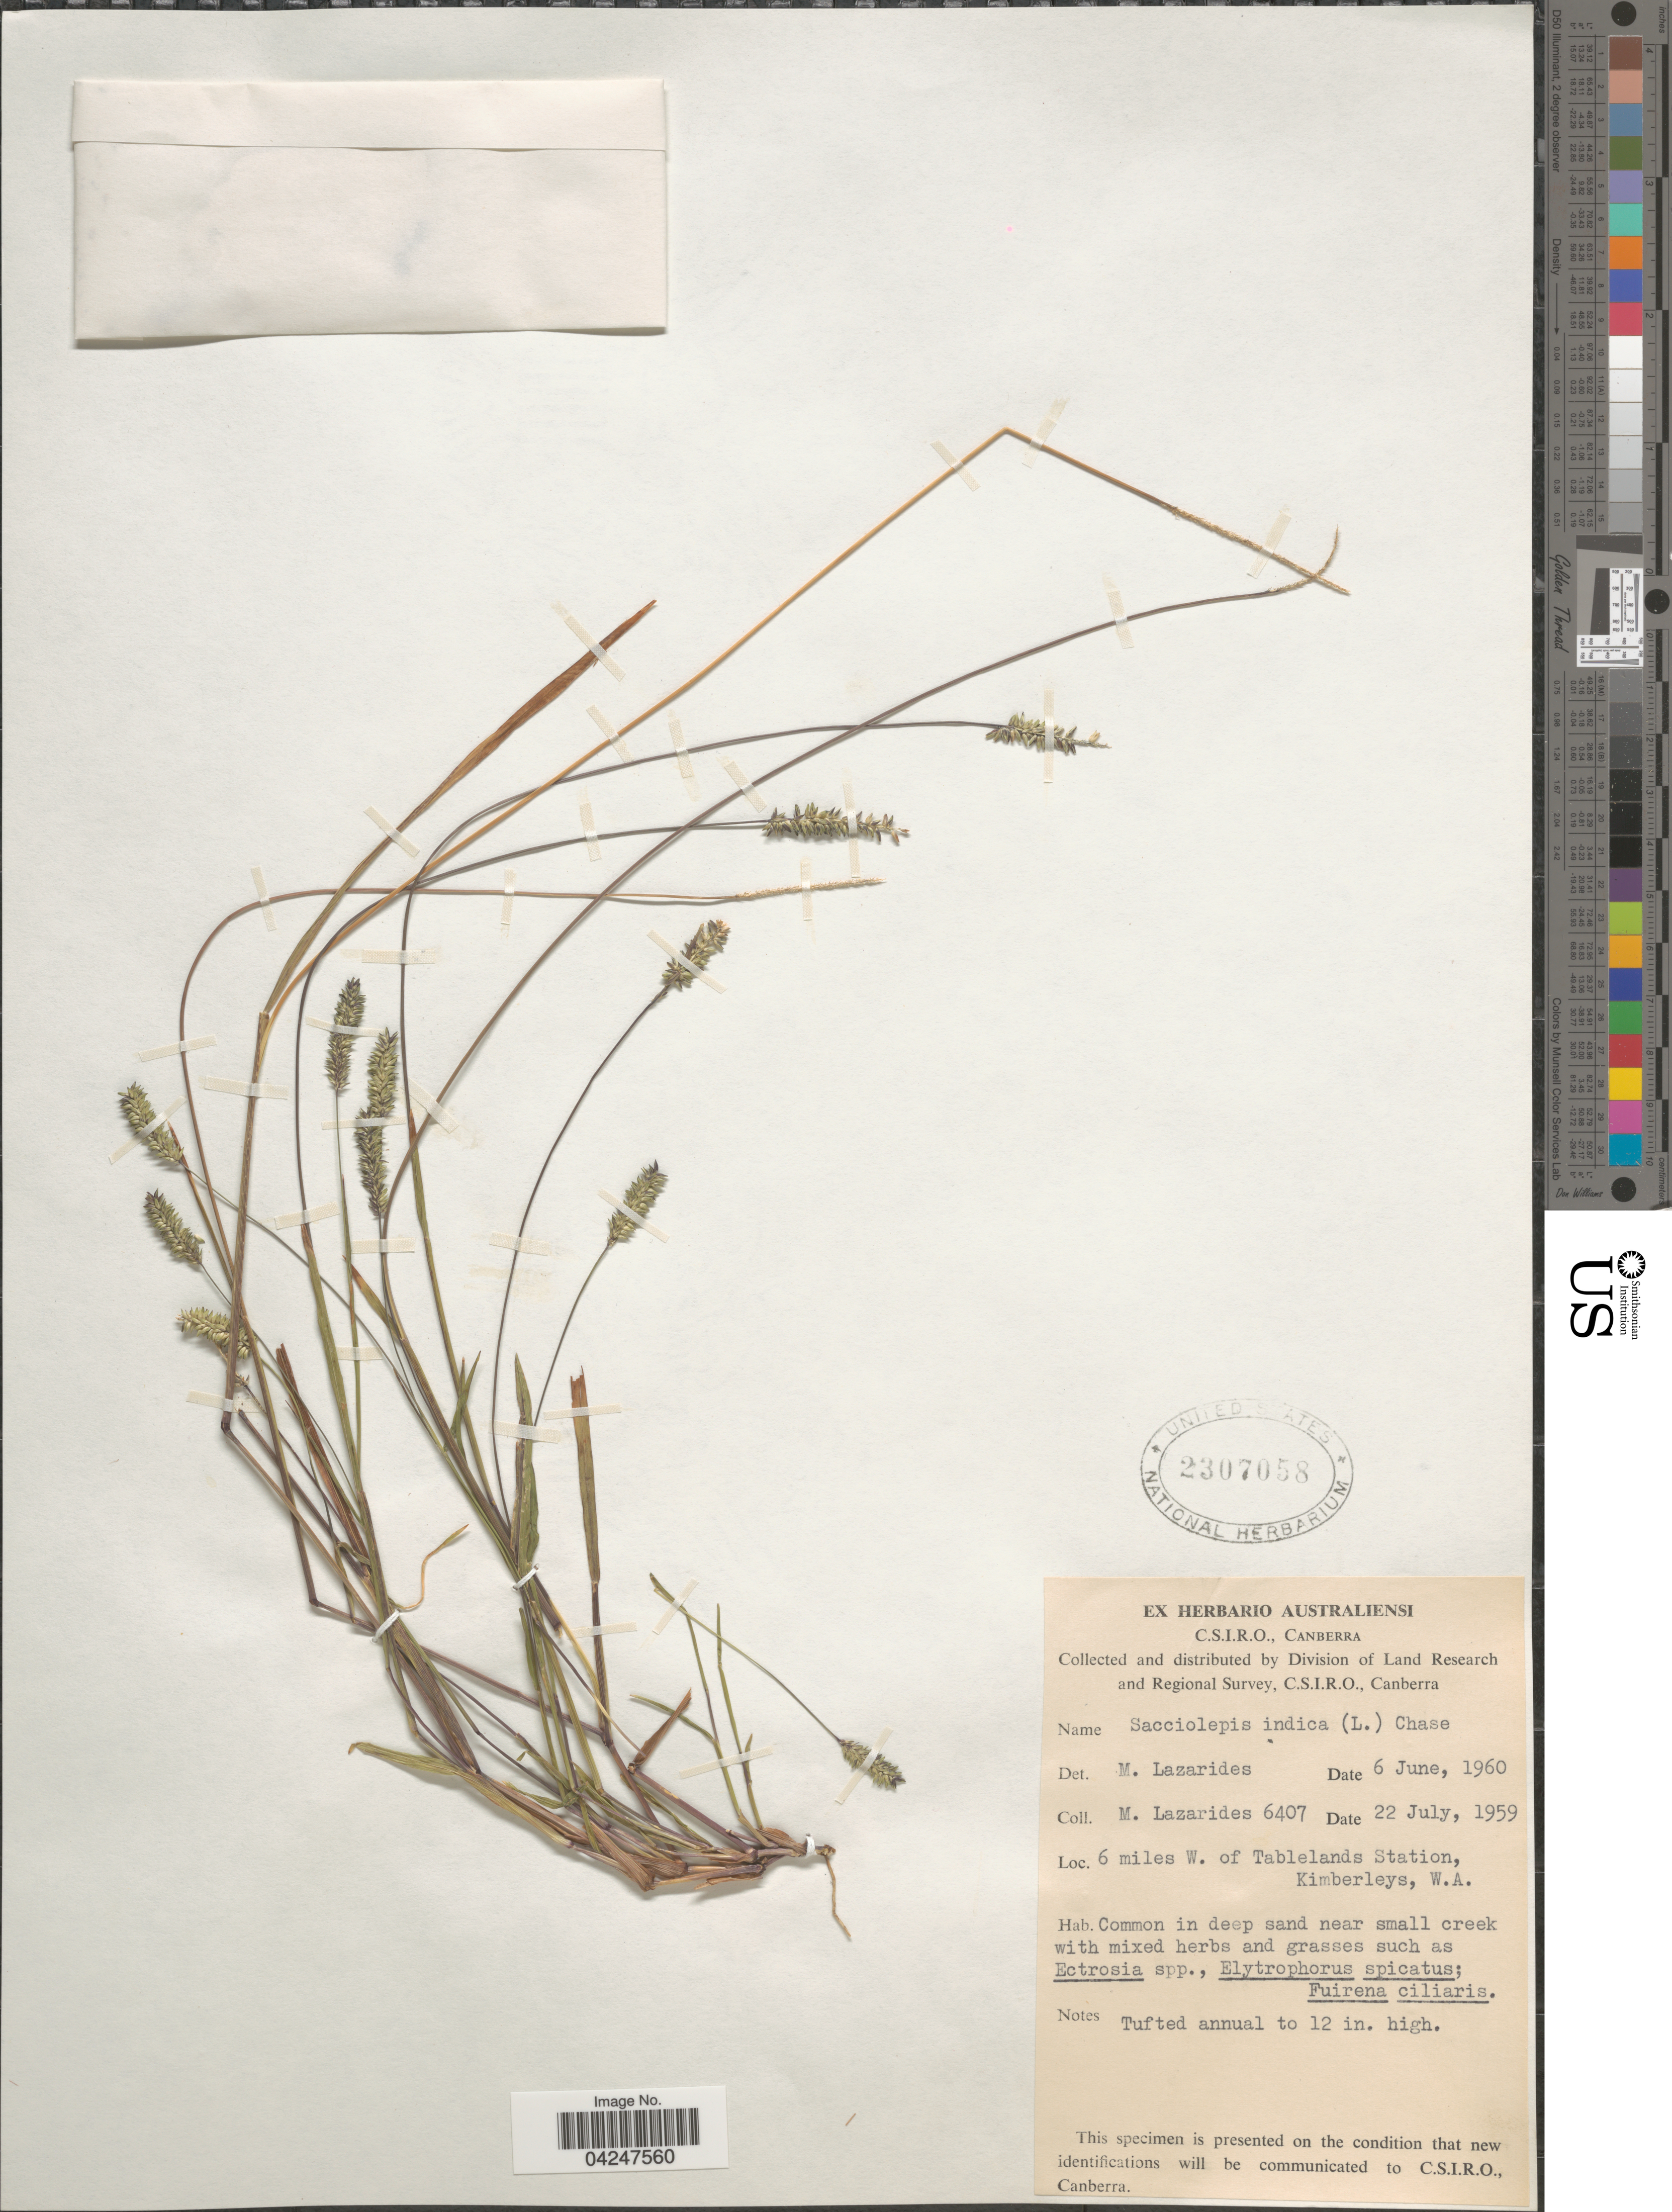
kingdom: Plantae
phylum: Tracheophyta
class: Liliopsida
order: Poales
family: Poaceae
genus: Sacciolepis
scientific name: Sacciolepis indica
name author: (L.) Chase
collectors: M. Lazarides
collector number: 6407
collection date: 1959-07-22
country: Australia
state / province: Western Australia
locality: Division of Land Research and Regional Survey, C.S.I.R.O. 6 miles W. of Tablelands Station, Kimberleys, W.A. Common in deep sand near small creek.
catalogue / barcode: US 2307058